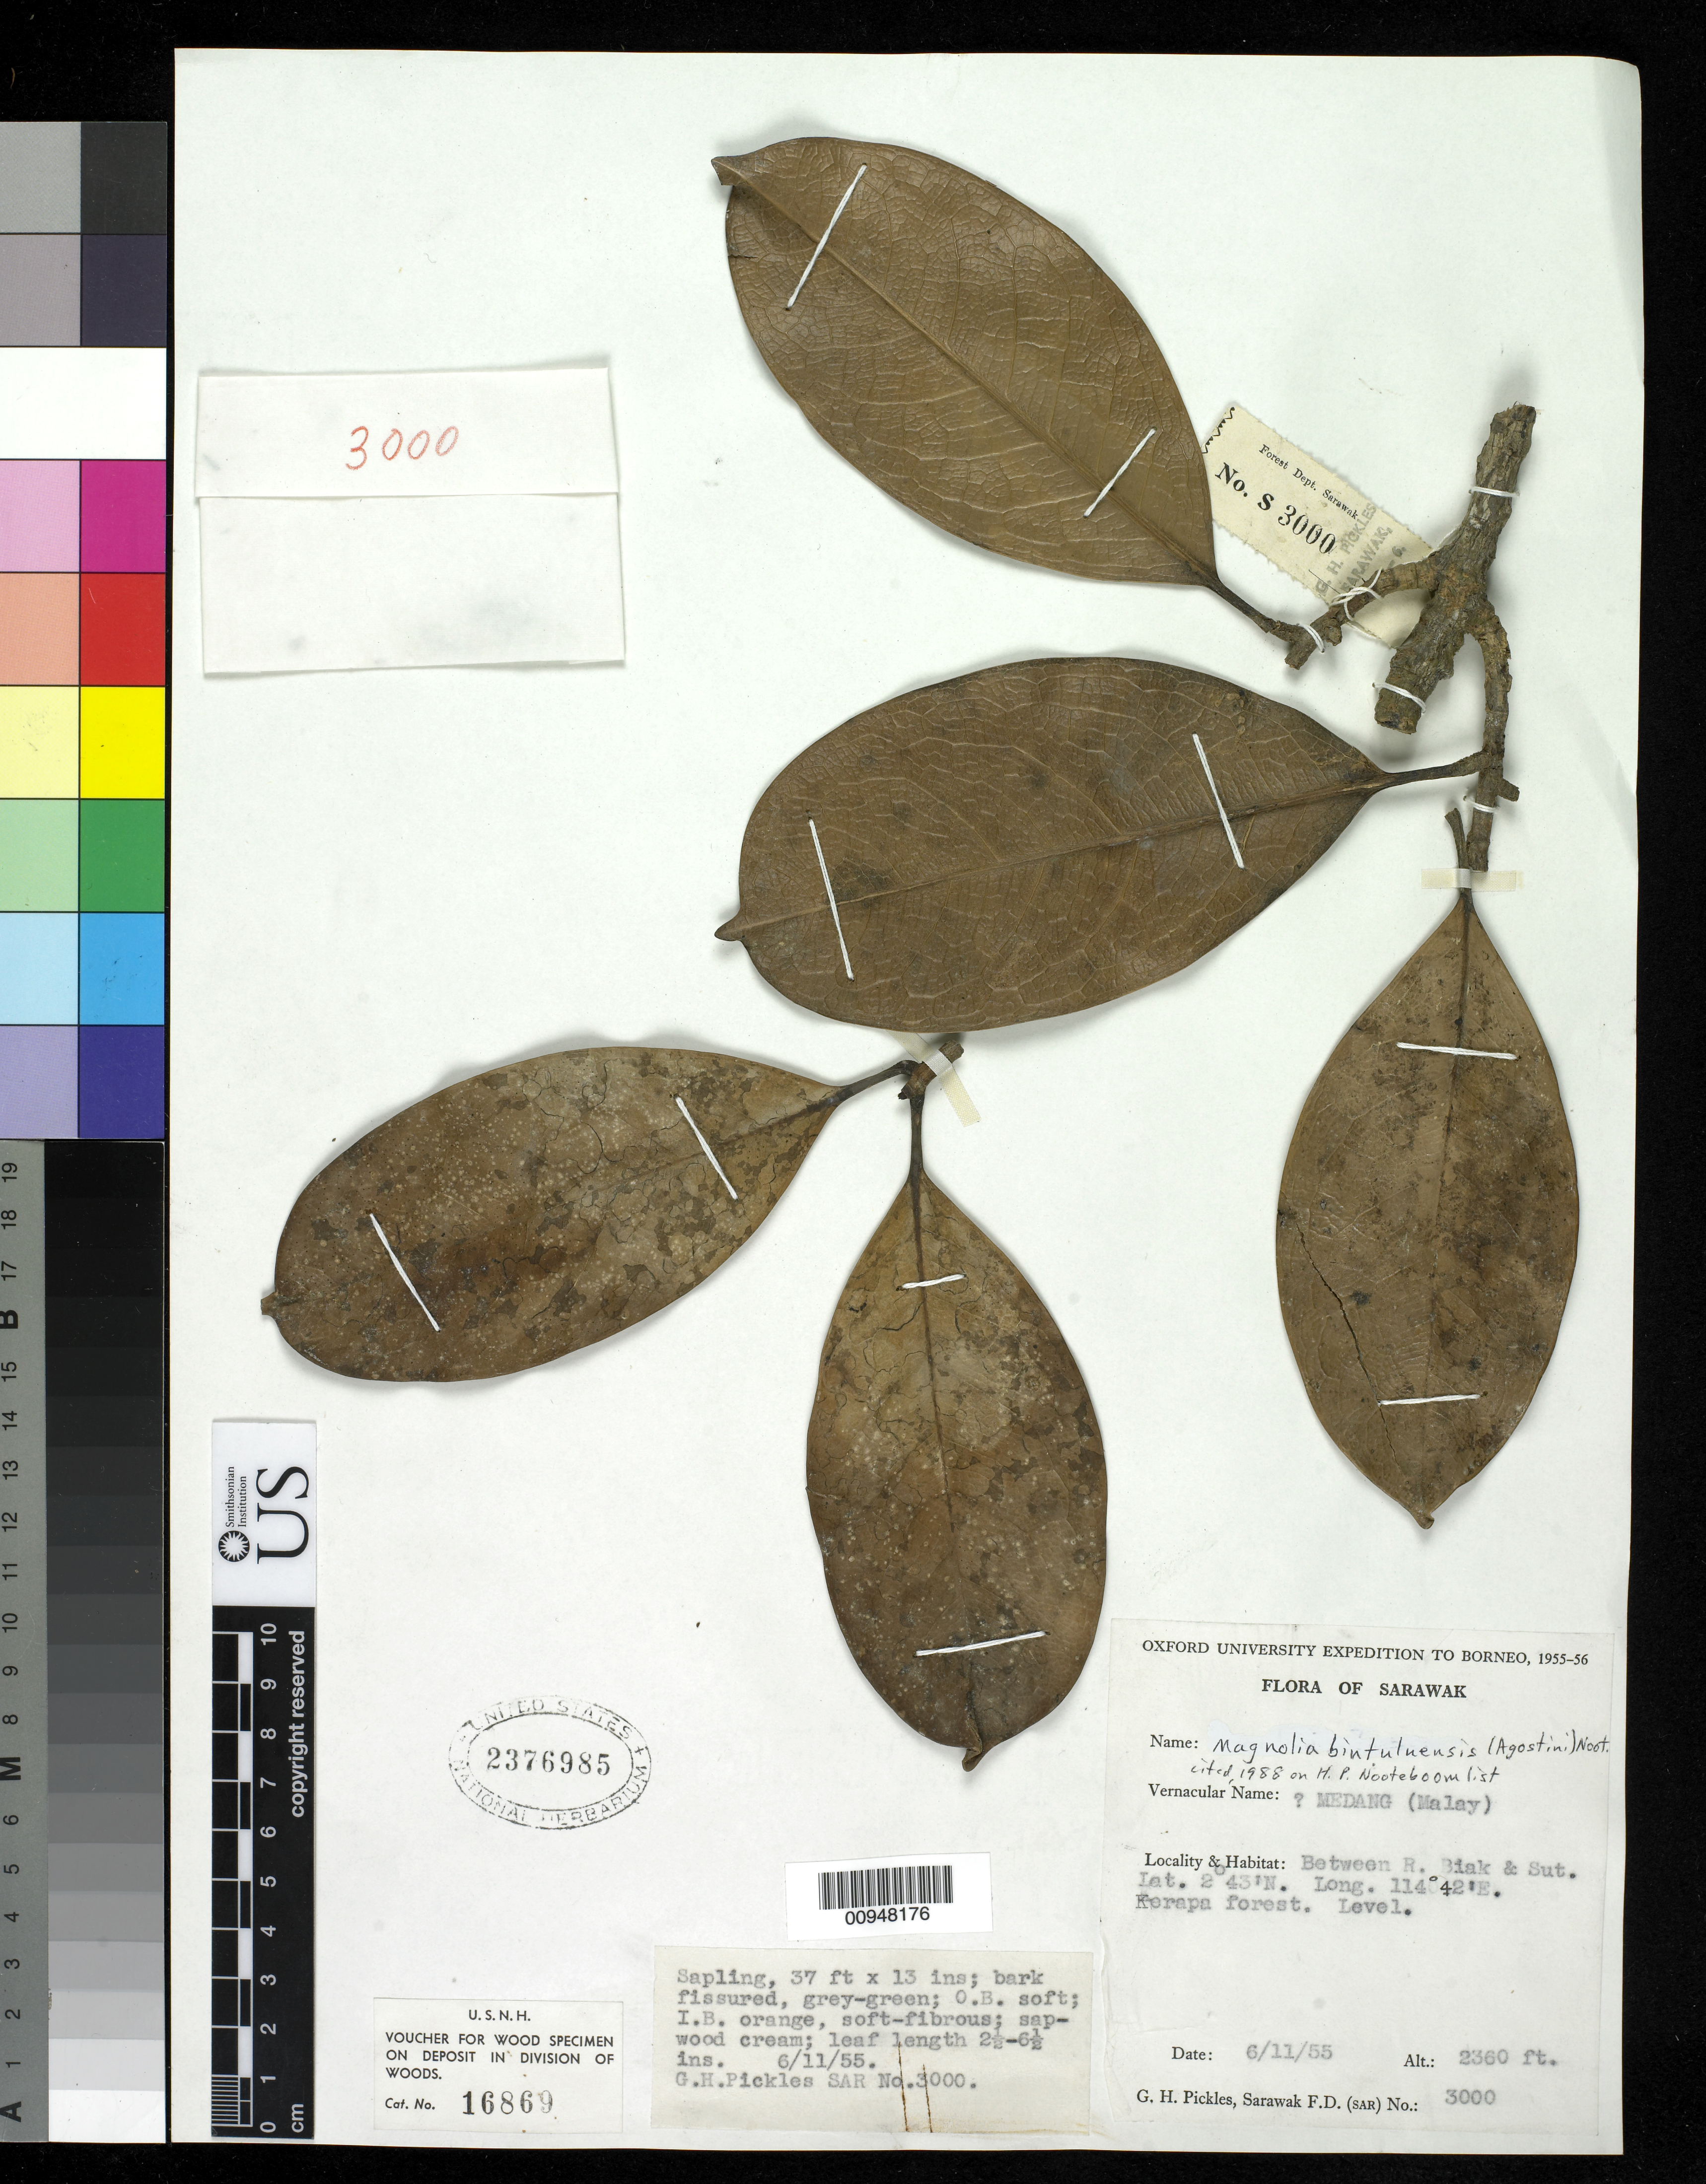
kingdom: Plantae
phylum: Tracheophyta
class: Magnoliopsida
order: Magnoliales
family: Magnoliaceae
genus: Magnolia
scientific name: Magnolia bintuluensis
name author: (G. Agostini) Noot.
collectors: G. Pickles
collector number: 3000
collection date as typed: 11 Jun 1955 to 06 Nov 1955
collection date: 1955-06-11/1955-11-06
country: Malaysia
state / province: Sarawak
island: Borneo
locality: Between River Biak and Sut.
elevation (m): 719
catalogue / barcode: US 2376985